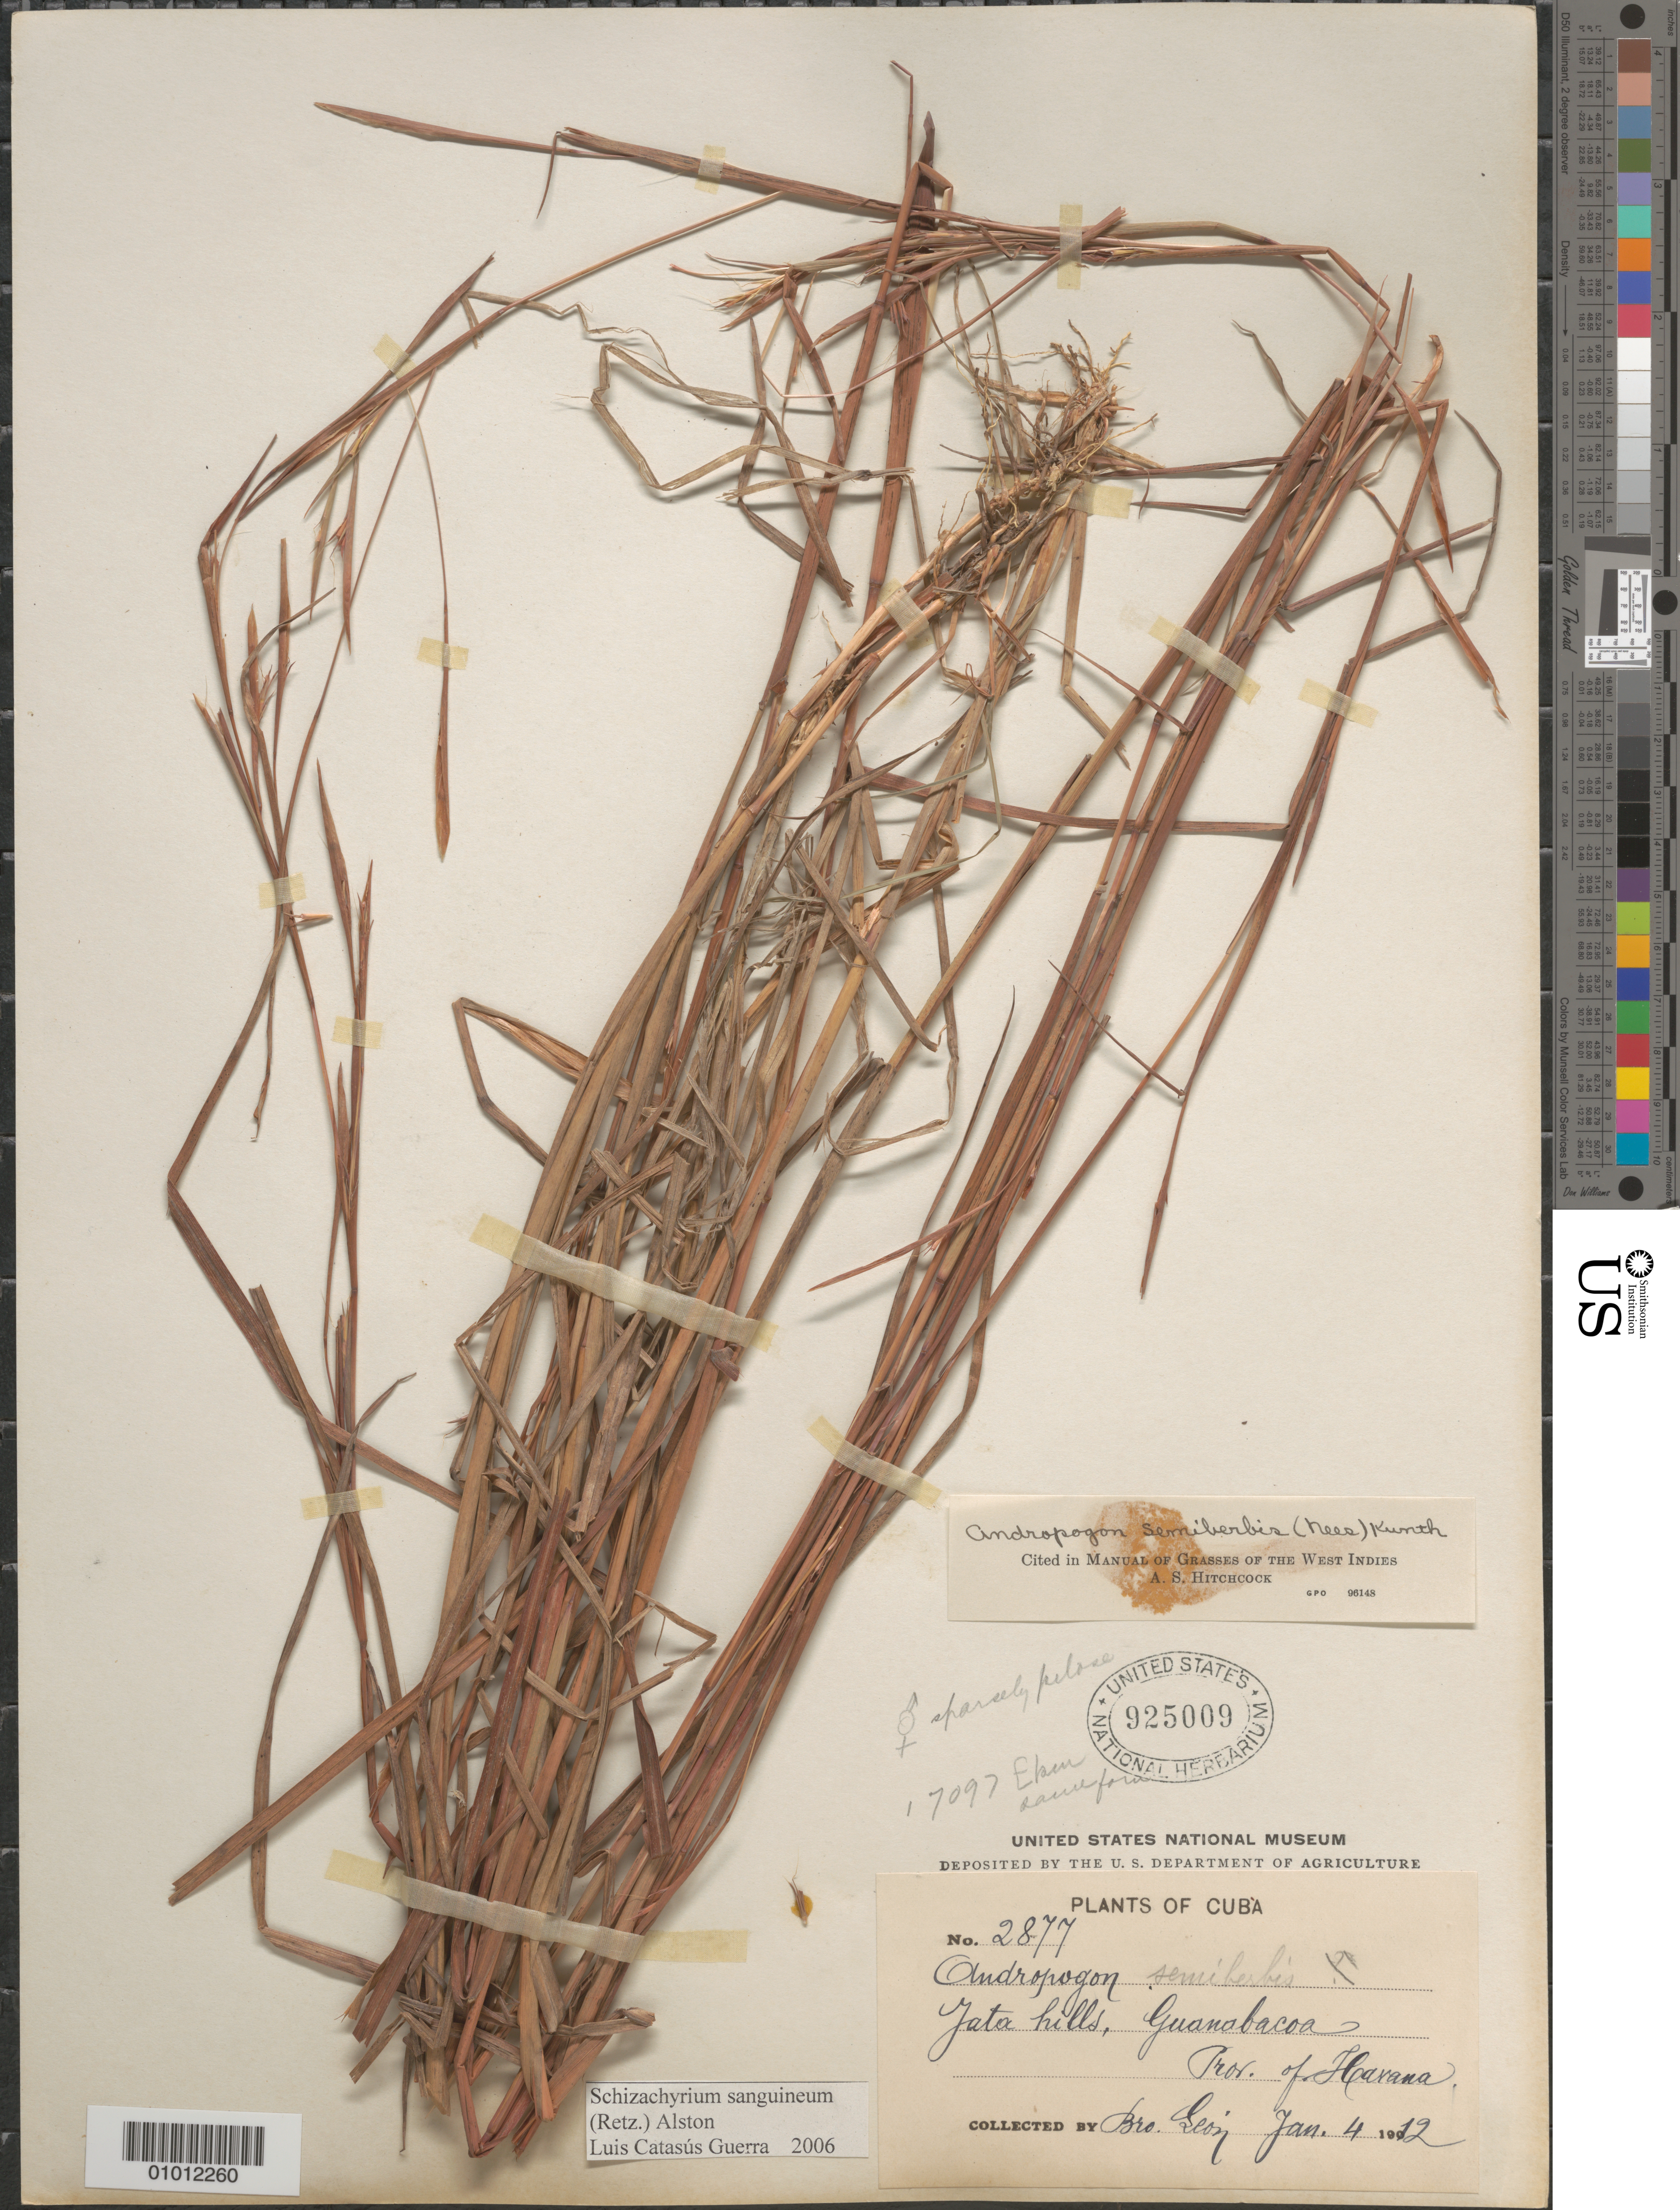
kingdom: Plantae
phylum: Tracheophyta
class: Liliopsida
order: Poales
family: Poaceae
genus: Schizachyrium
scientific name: Schizachyrium sanguineum var. sanguineum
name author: (Retz.) Alston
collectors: Bro. León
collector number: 2877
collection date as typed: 04 Jan 1912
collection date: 1912-01-04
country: Cuba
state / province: La Habana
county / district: Municipio Guanabacoa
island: Cuba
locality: Jata Hills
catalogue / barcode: US 925009